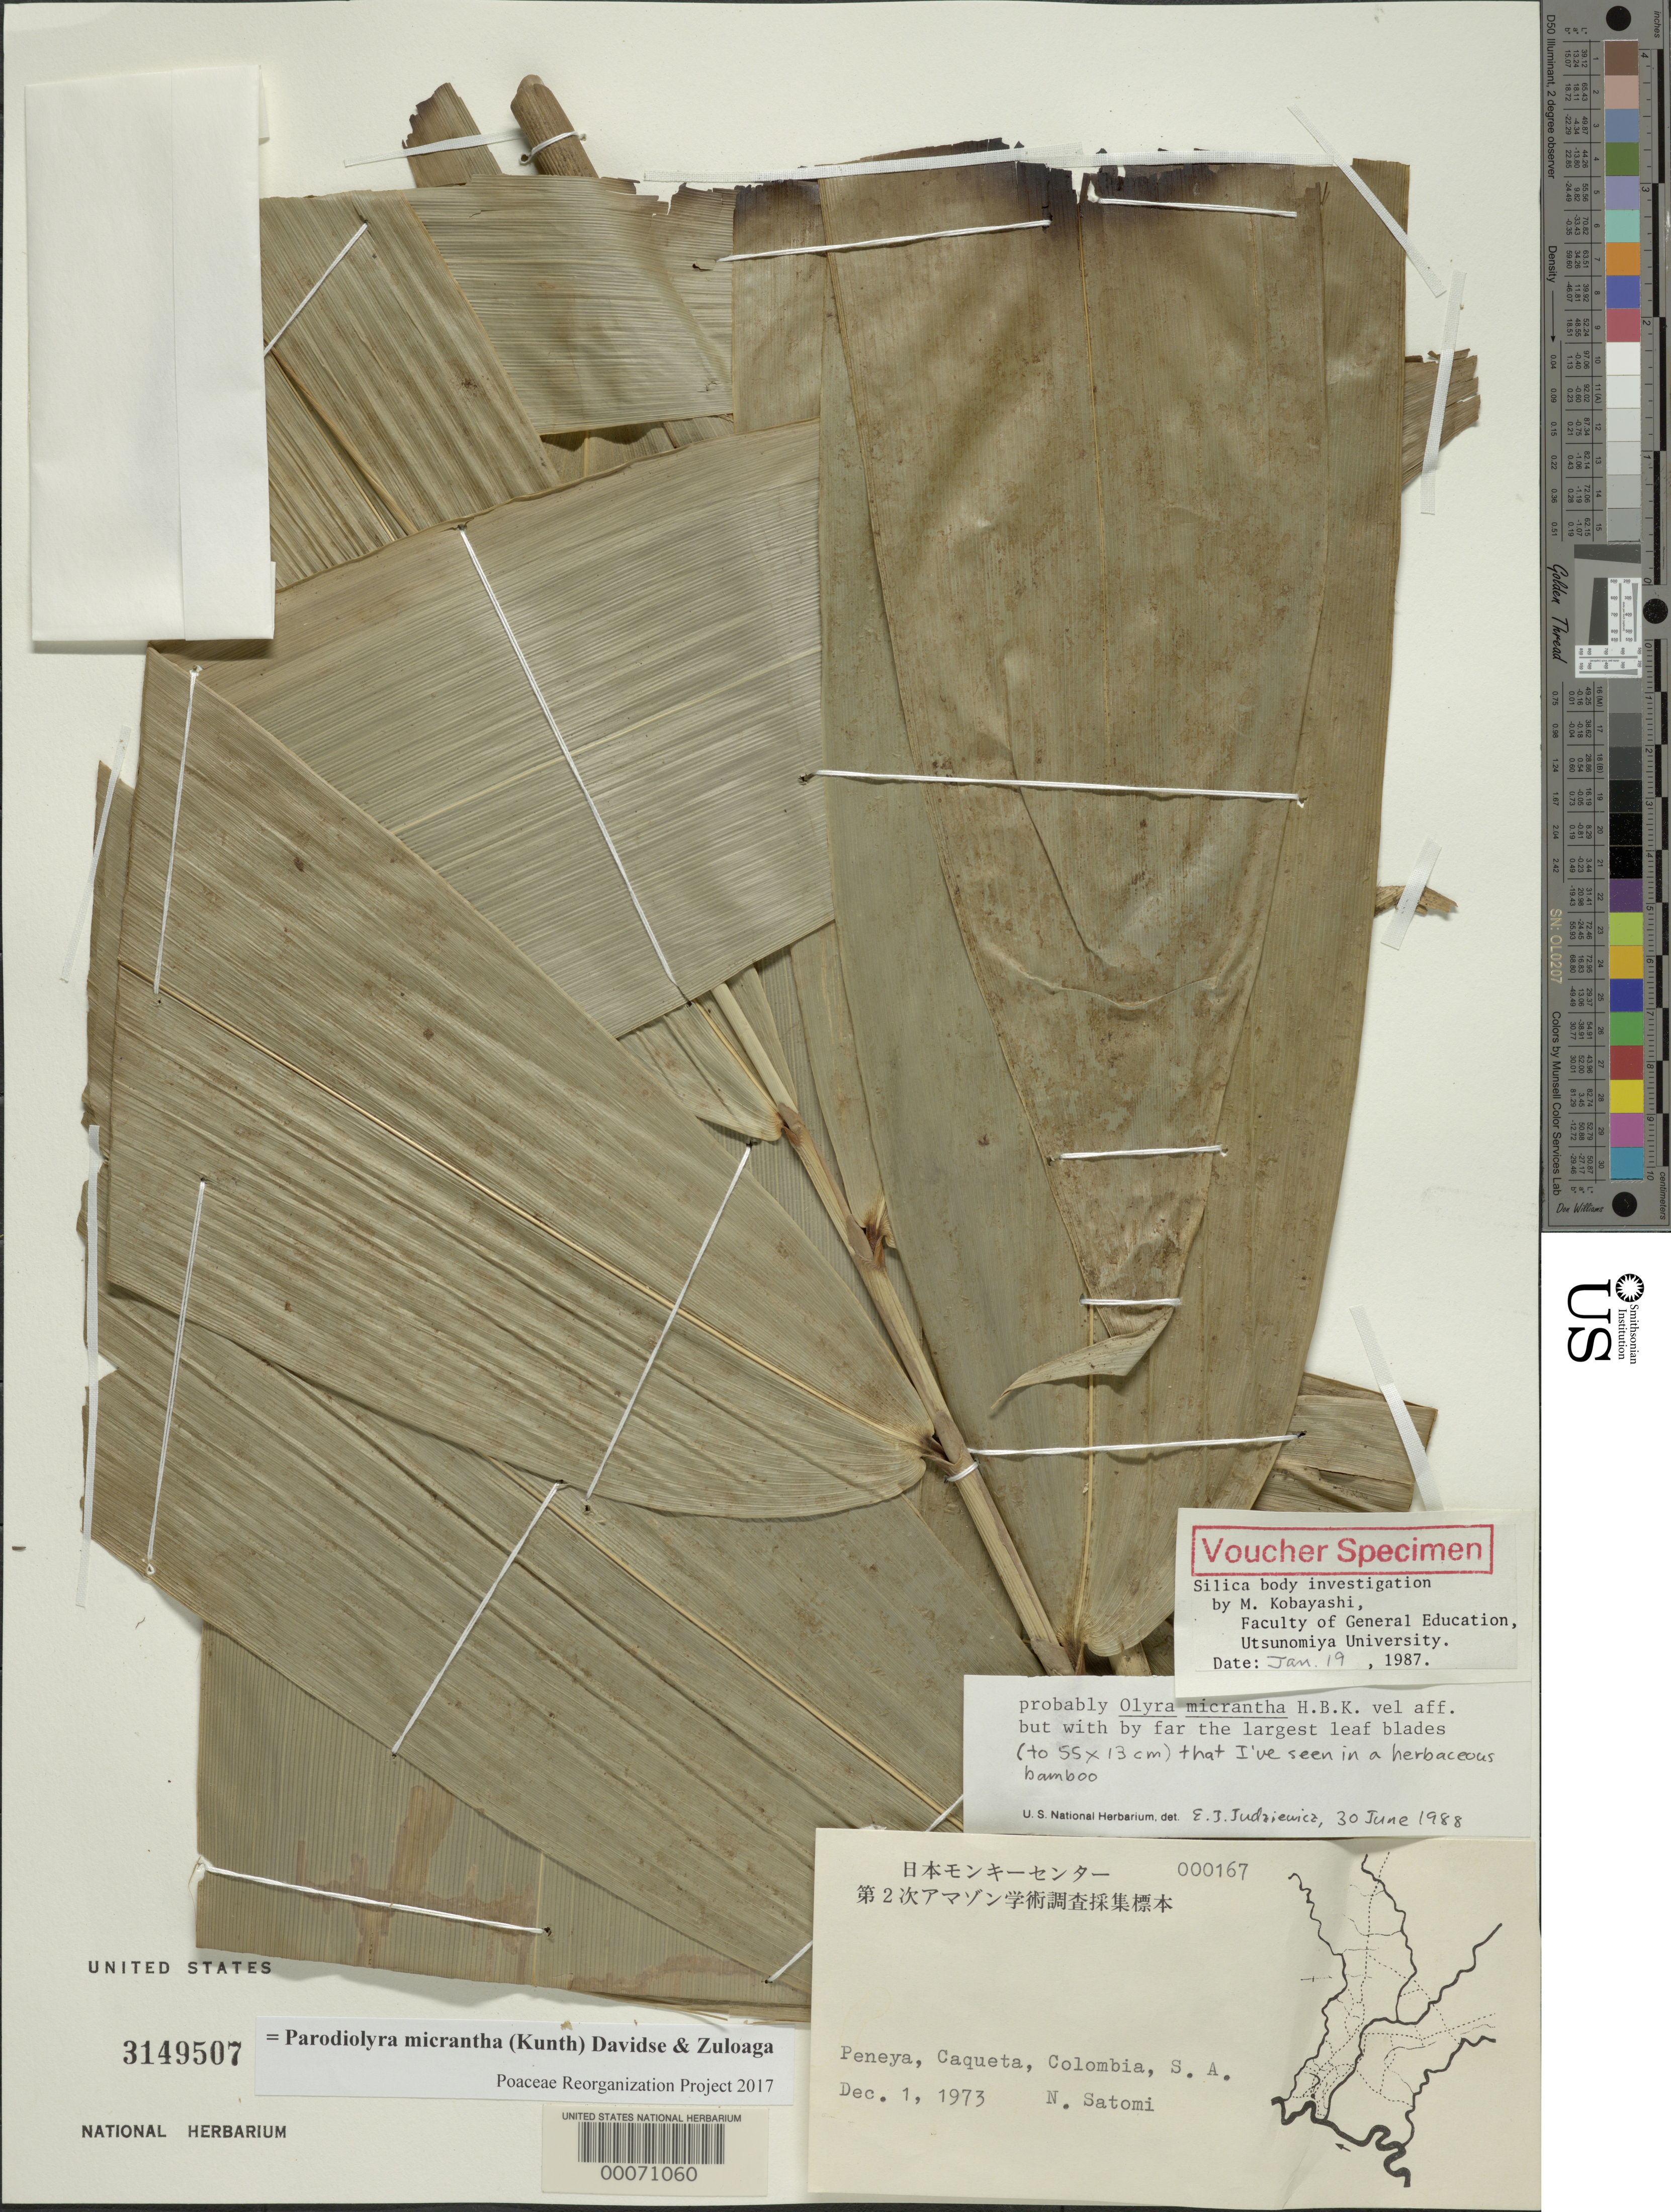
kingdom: Plantae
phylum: Tracheophyta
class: Liliopsida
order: Poales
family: Poaceae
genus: Parodiolyra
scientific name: Parodiolyra micrantha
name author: (Kunth) Davidse & Zuloaga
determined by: Poaceae Reorganization Project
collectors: N. Satomi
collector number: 167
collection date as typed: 01 Dec 1973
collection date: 1973-12-01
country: Colombia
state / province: Caquetá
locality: Peneya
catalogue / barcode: US 3149507